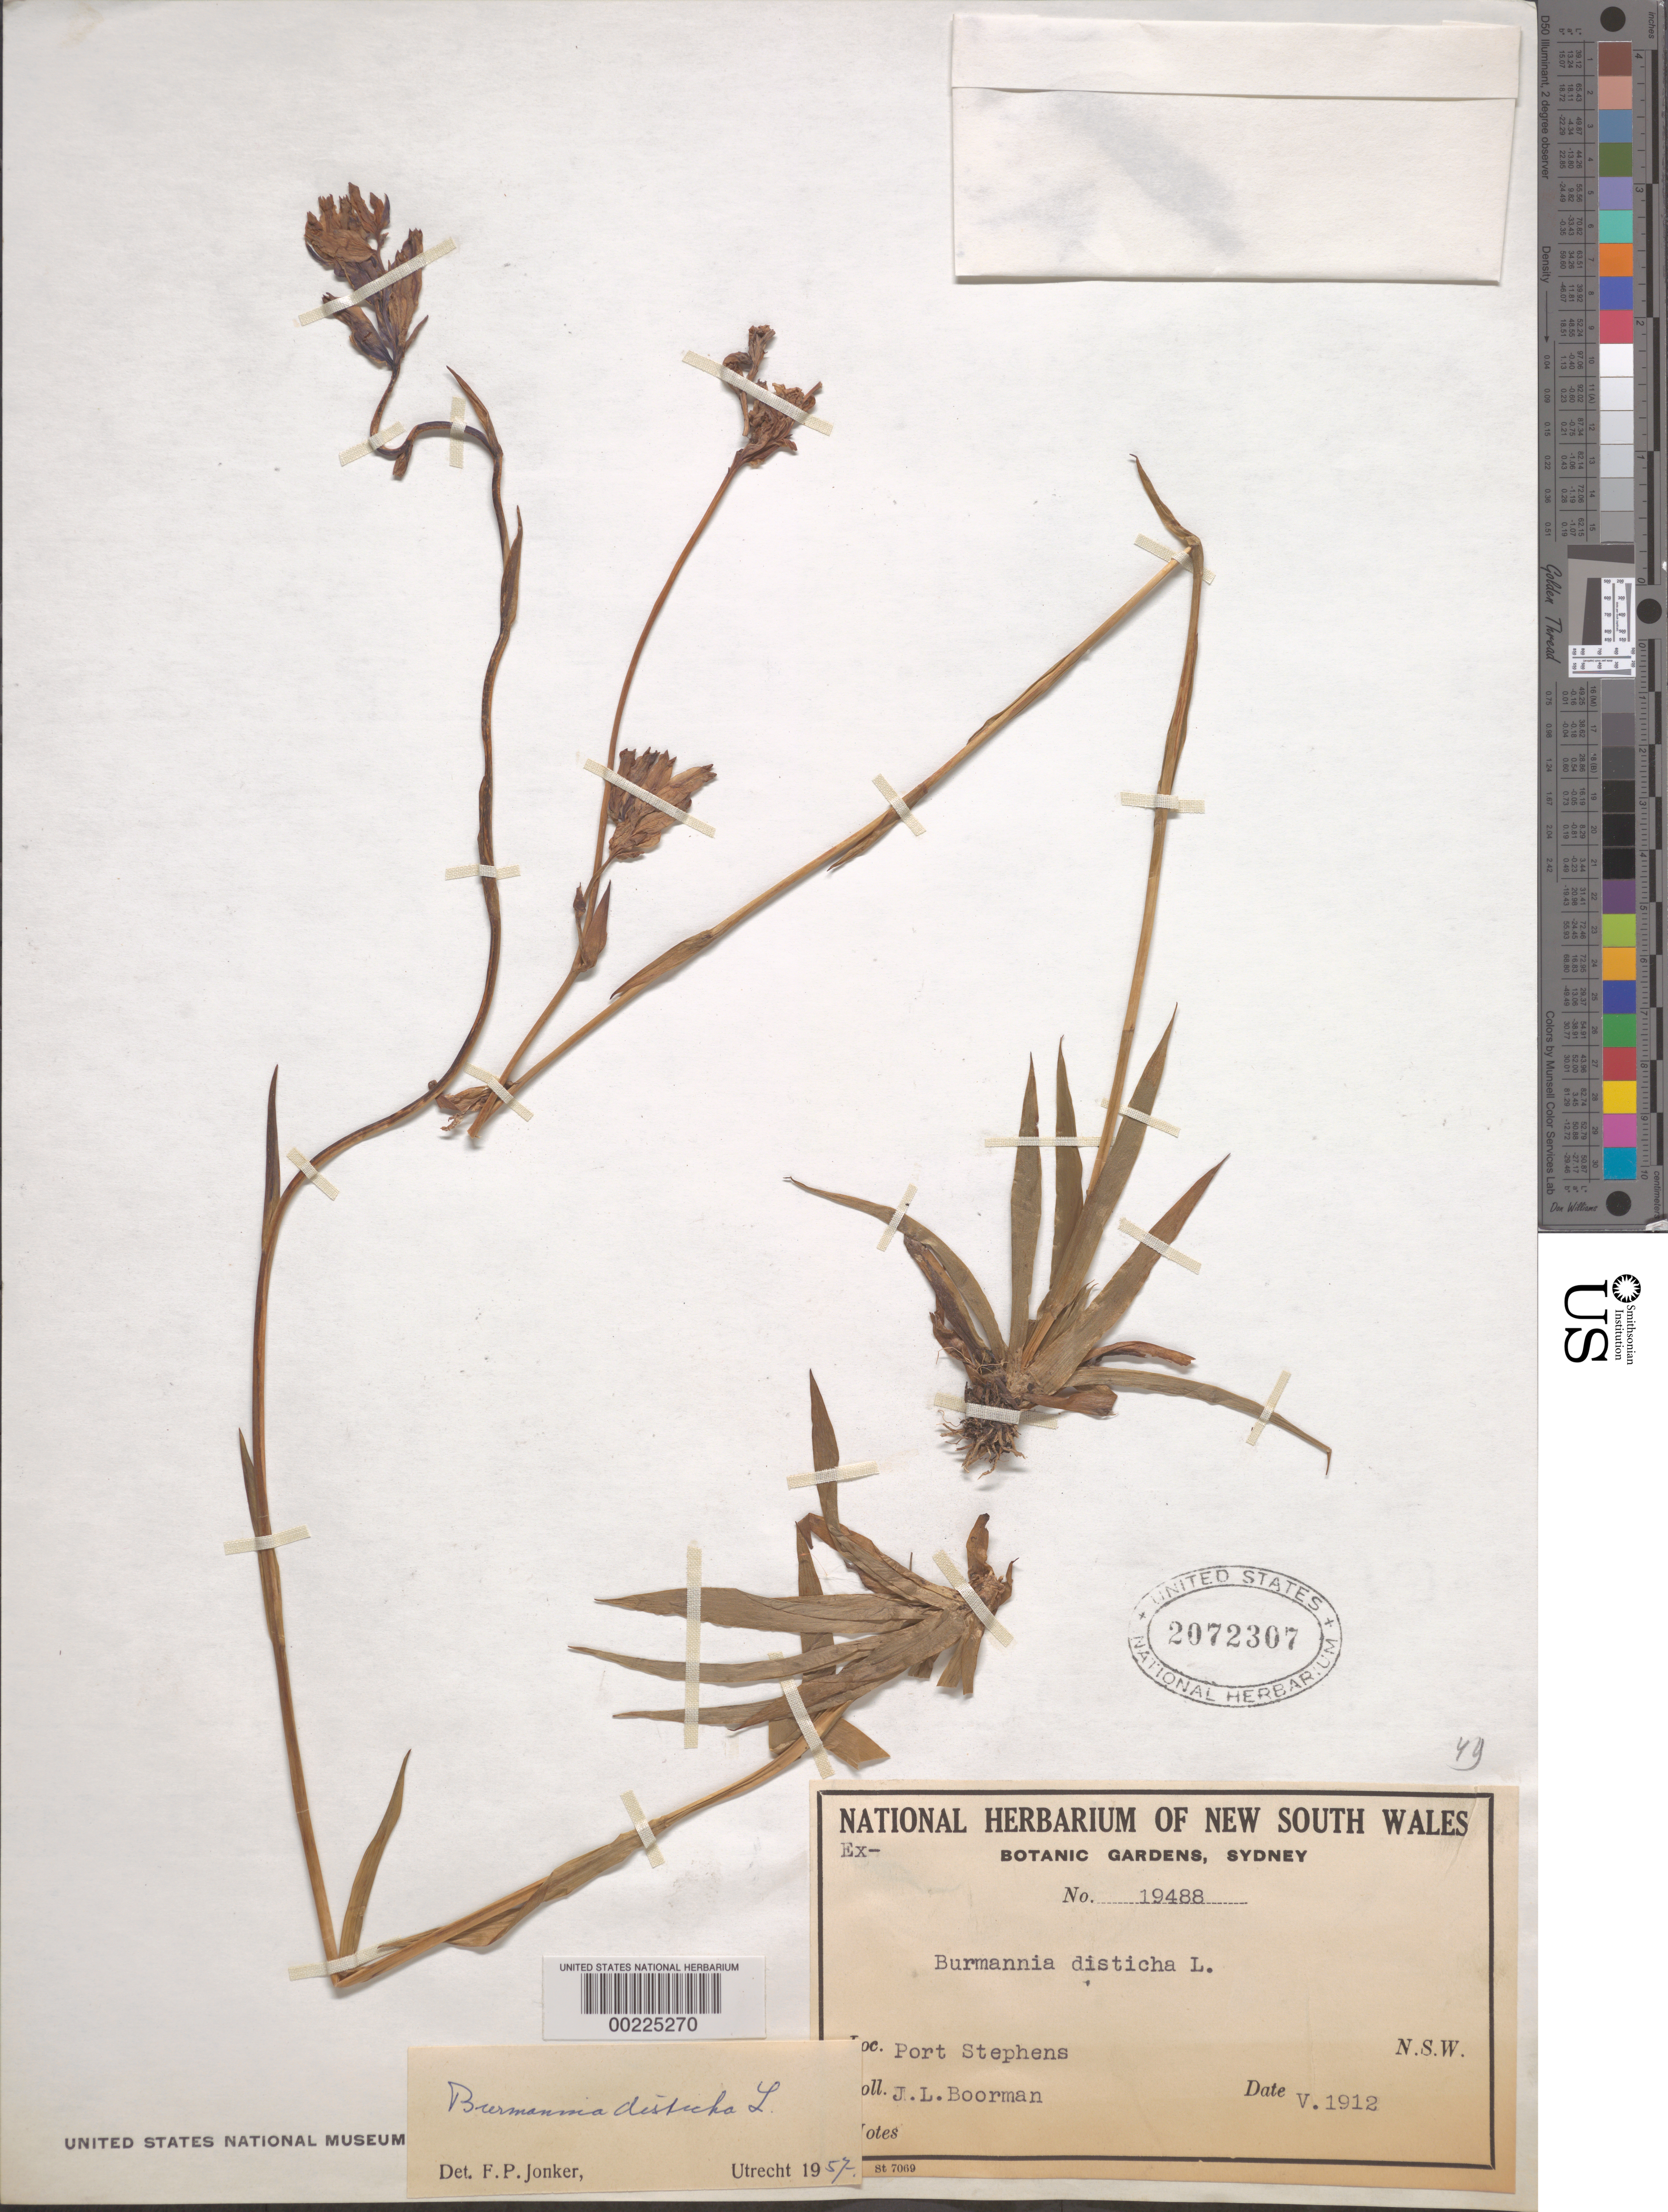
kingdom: Plantae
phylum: Tracheophyta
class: Liliopsida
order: Dioscoreales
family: Burmanniaceae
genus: Burmannia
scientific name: Burmannia disticha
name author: L.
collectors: J. Boorman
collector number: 19488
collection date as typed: May 1913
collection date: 1913-05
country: Australia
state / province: New South Wales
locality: Port stephens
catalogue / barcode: US 2072307